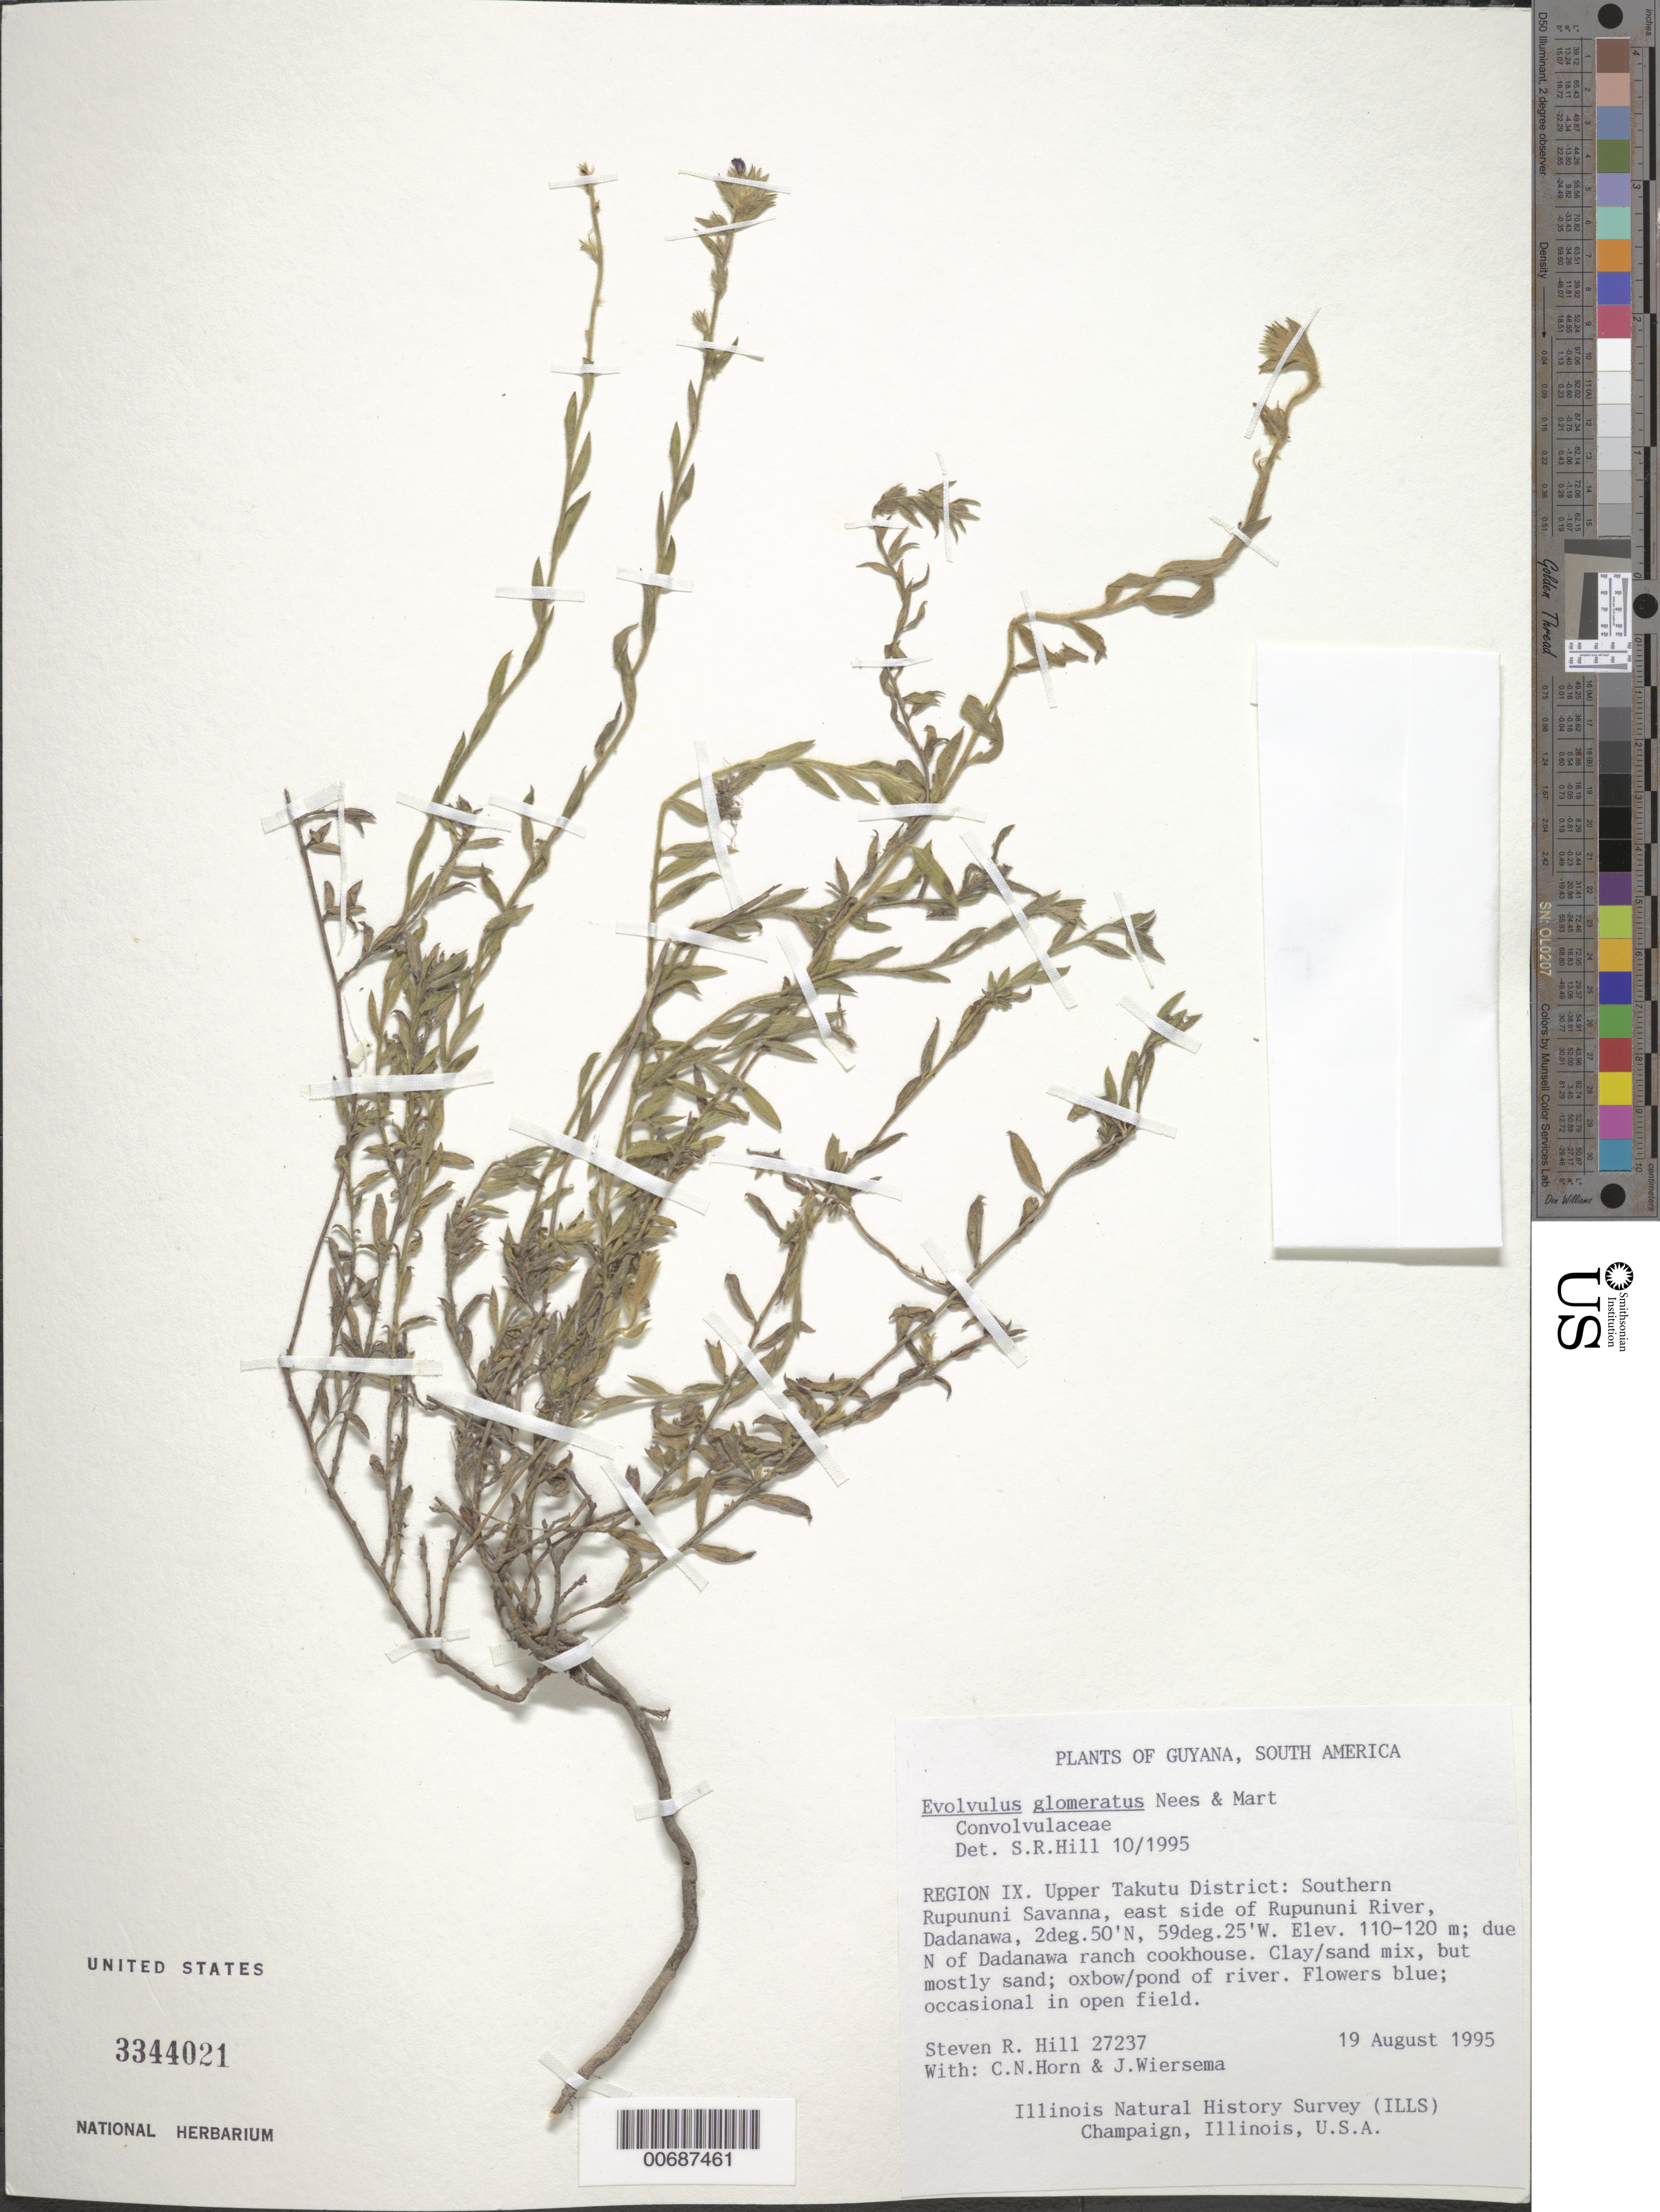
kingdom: Plantae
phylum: Tracheophyta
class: Magnoliopsida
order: Solanales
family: Convolvulaceae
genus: Evolvulus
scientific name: Evolvulus glomeratus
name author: Nees & Mart.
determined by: Hill, Steven R.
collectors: S. R. Hill, C. N. Horn & J. H. Wiersema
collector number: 27237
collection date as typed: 19-Aug-95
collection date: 1995-08-19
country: Guyana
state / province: U. Takutu-U. Essequibo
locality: Dadanawa, southern Rupununi Savanna, E side of Rupununi R.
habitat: Open field. Clay sand mix but mostly sand. Oxbow/pond of river; open field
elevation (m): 110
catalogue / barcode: US 3344021